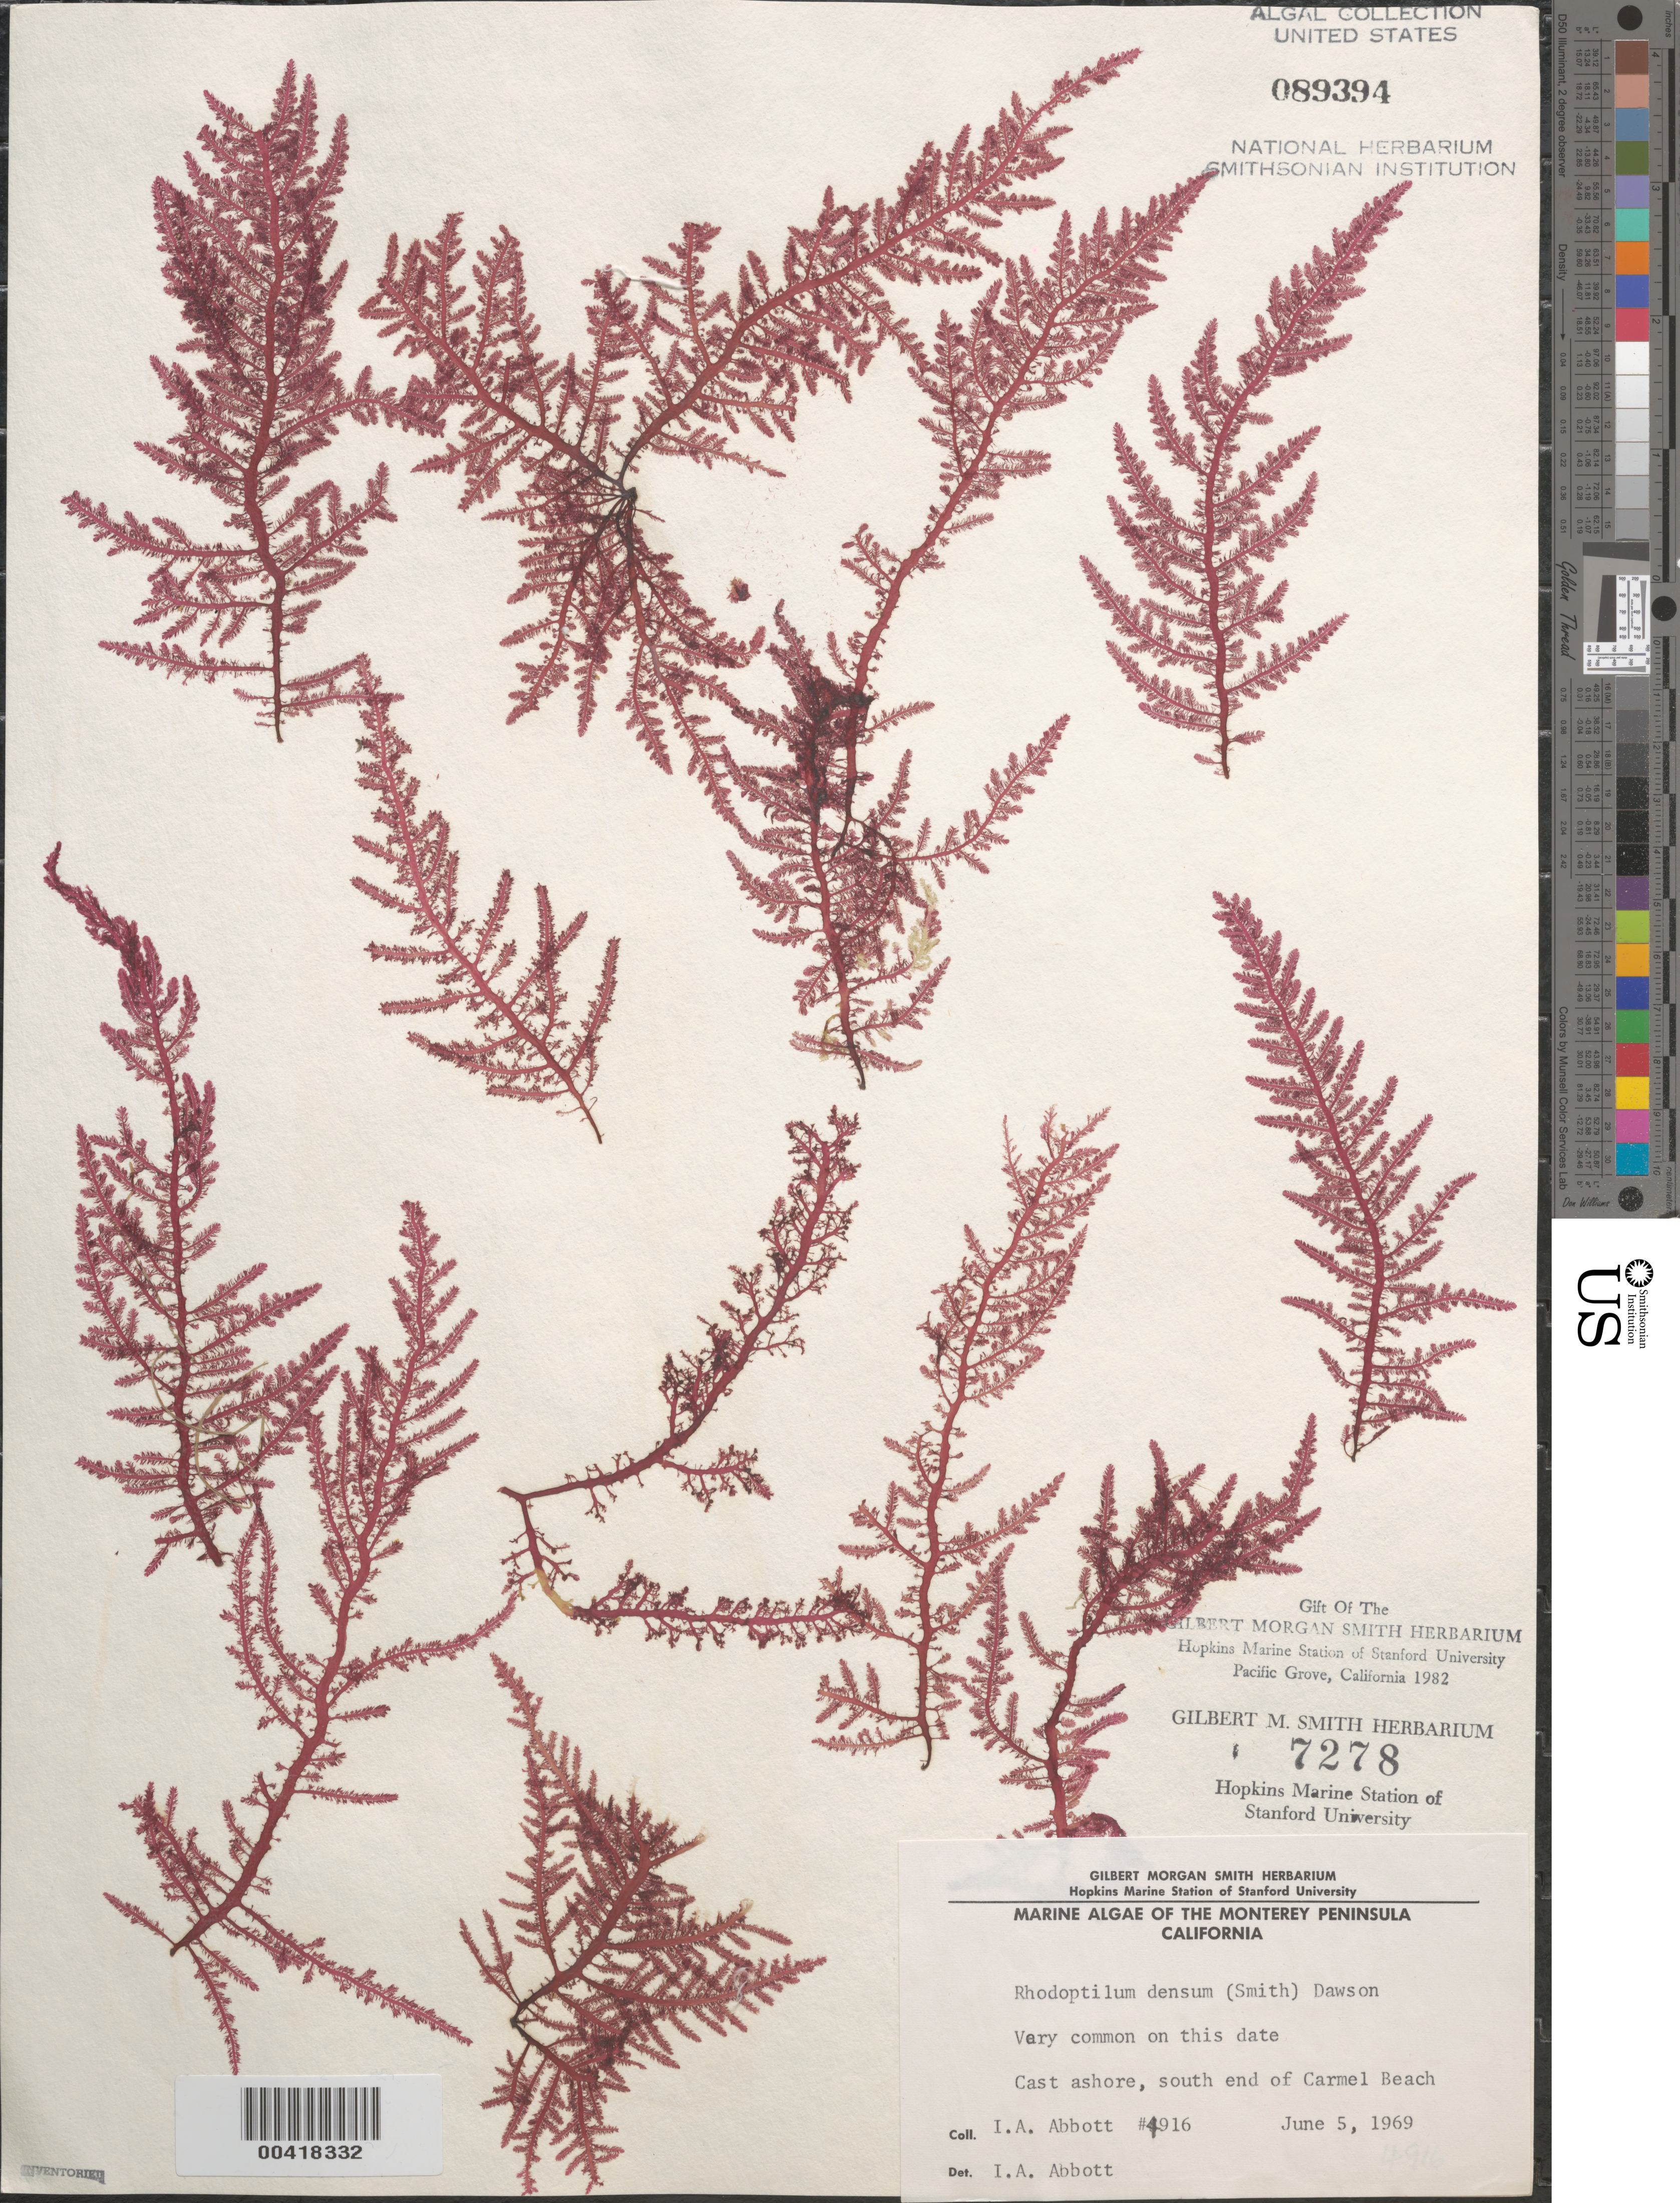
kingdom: Plantae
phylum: Rhodophyta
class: Florideophyceae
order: Ceramiales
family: Dasyaceae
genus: Rhodoptilum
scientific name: Rhodoptilum plumosum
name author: (Harv. & Bail.) Kylin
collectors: I. A. Abbott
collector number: IAA 4916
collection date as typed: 05 Jun 1969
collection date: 1969-06-05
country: United States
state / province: California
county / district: Monterey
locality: Carmel Beach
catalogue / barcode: US 89394